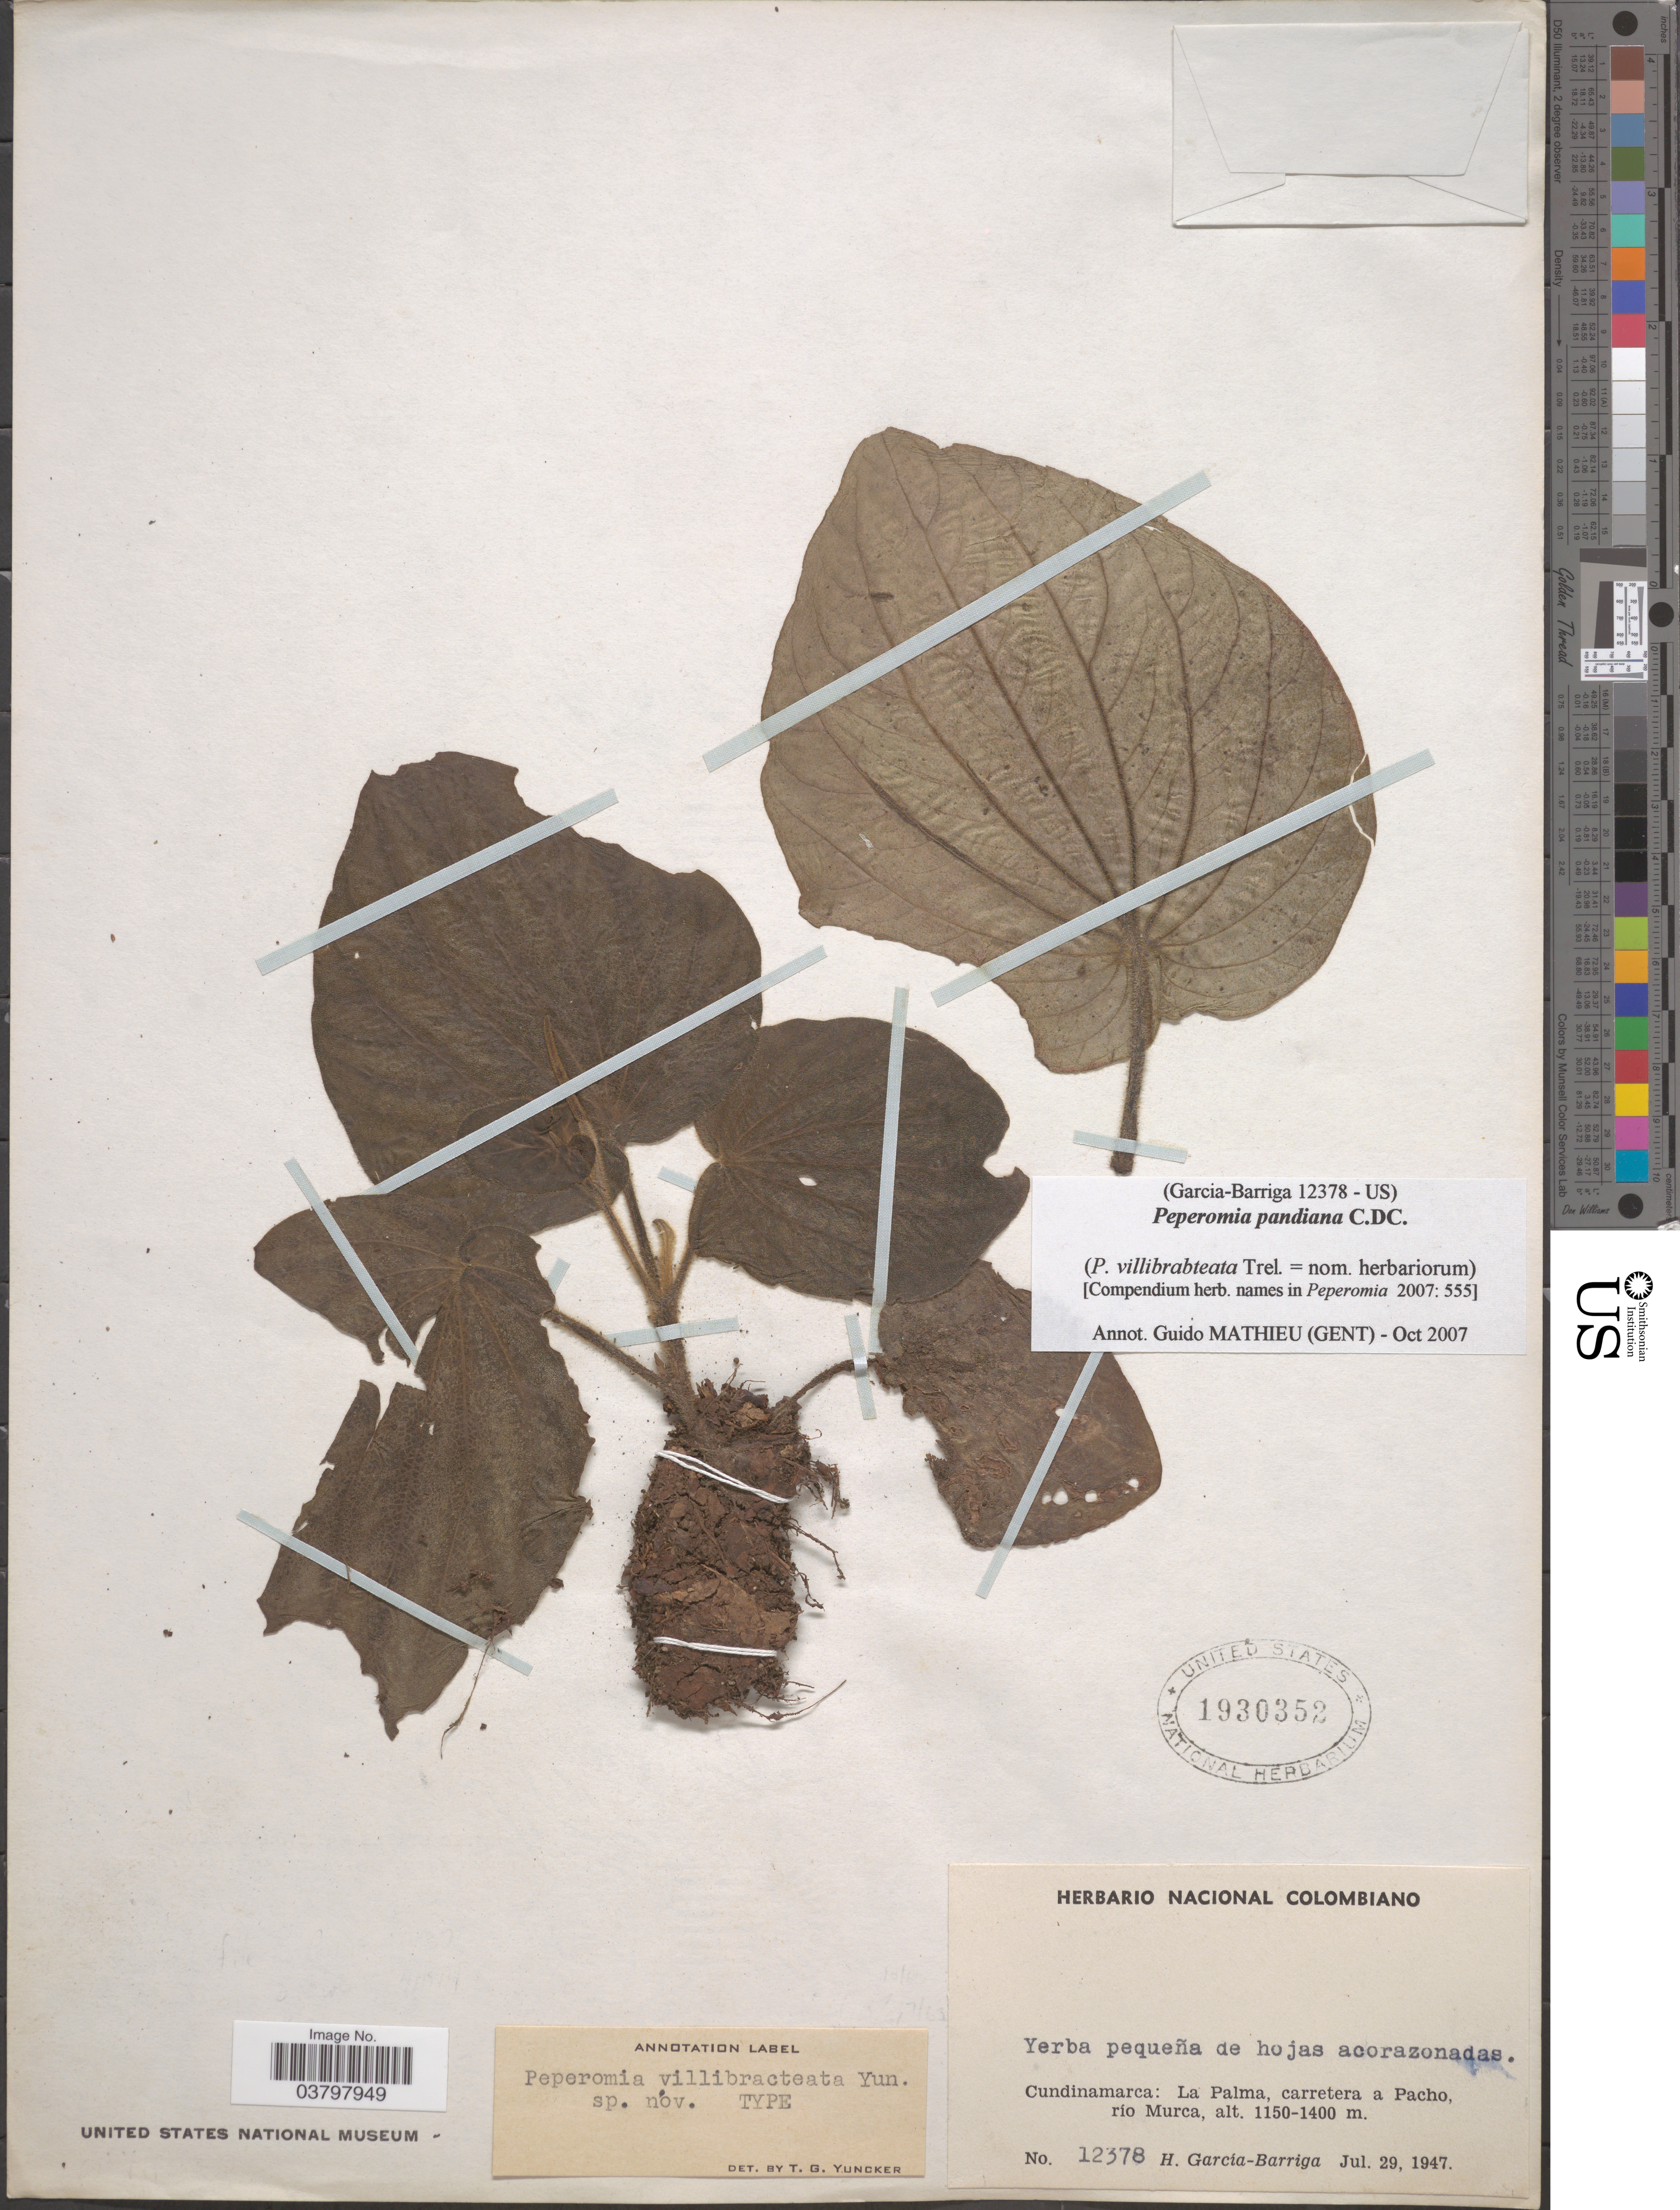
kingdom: Plantae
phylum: Tracheophyta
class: Magnoliopsida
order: Piperales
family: Piperaceae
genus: Peperomia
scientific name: Peperomia pubirhachis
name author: Yunck. in Trel. & Yunck.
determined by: Jiménez, José Estaban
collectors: H. García Barriga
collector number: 12378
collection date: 1947-07-29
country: Colombia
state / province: Cundinamarca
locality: La Palma, carretera a Pacho, río Murca.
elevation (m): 1150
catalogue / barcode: US 1930352